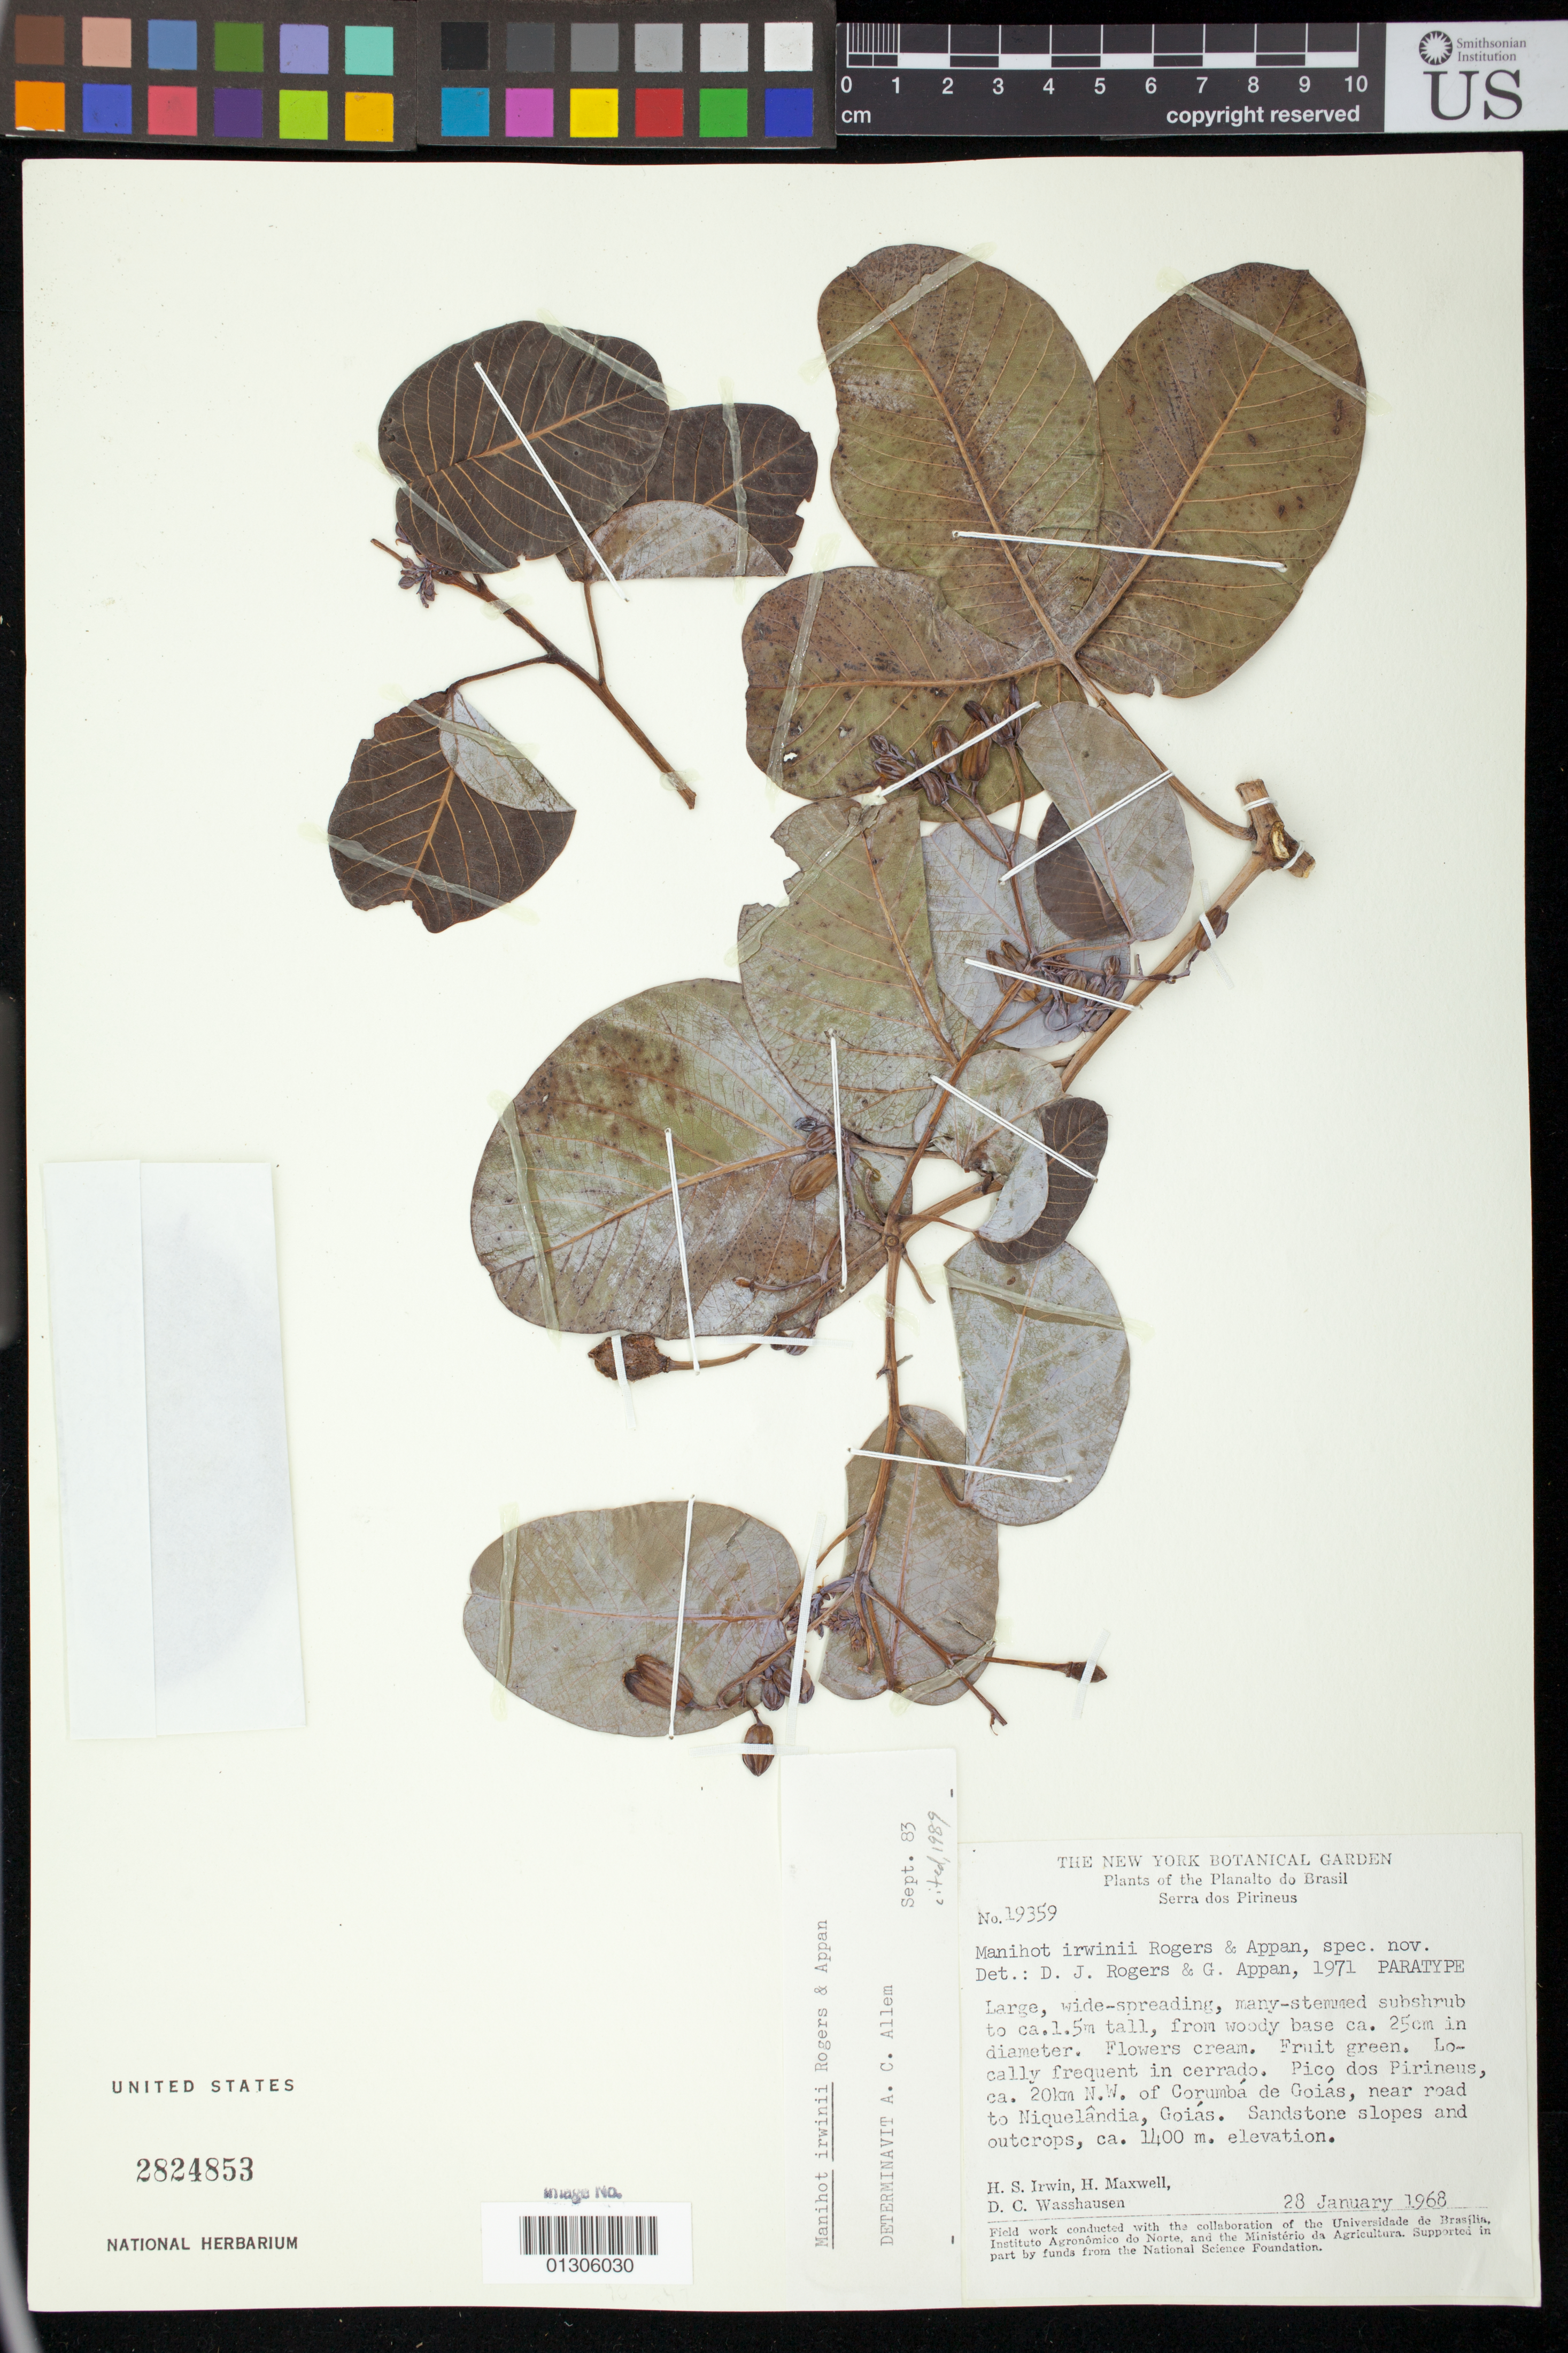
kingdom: Plantae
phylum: Tracheophyta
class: Magnoliopsida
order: Malpighiales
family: Euphorbiaceae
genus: Manihot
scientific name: Manihot irwinii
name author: D.J. Rogers & Appan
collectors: H. Irwin, R. H. Maxwell & D. C. Wasshausen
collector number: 19359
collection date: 1968-01-28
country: Brazil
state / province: Goias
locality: Serra dos Pirineus, ca. 20 km N.W. of Corumba de Goias, near road to Niquelandia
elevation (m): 1400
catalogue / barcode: US 2824853